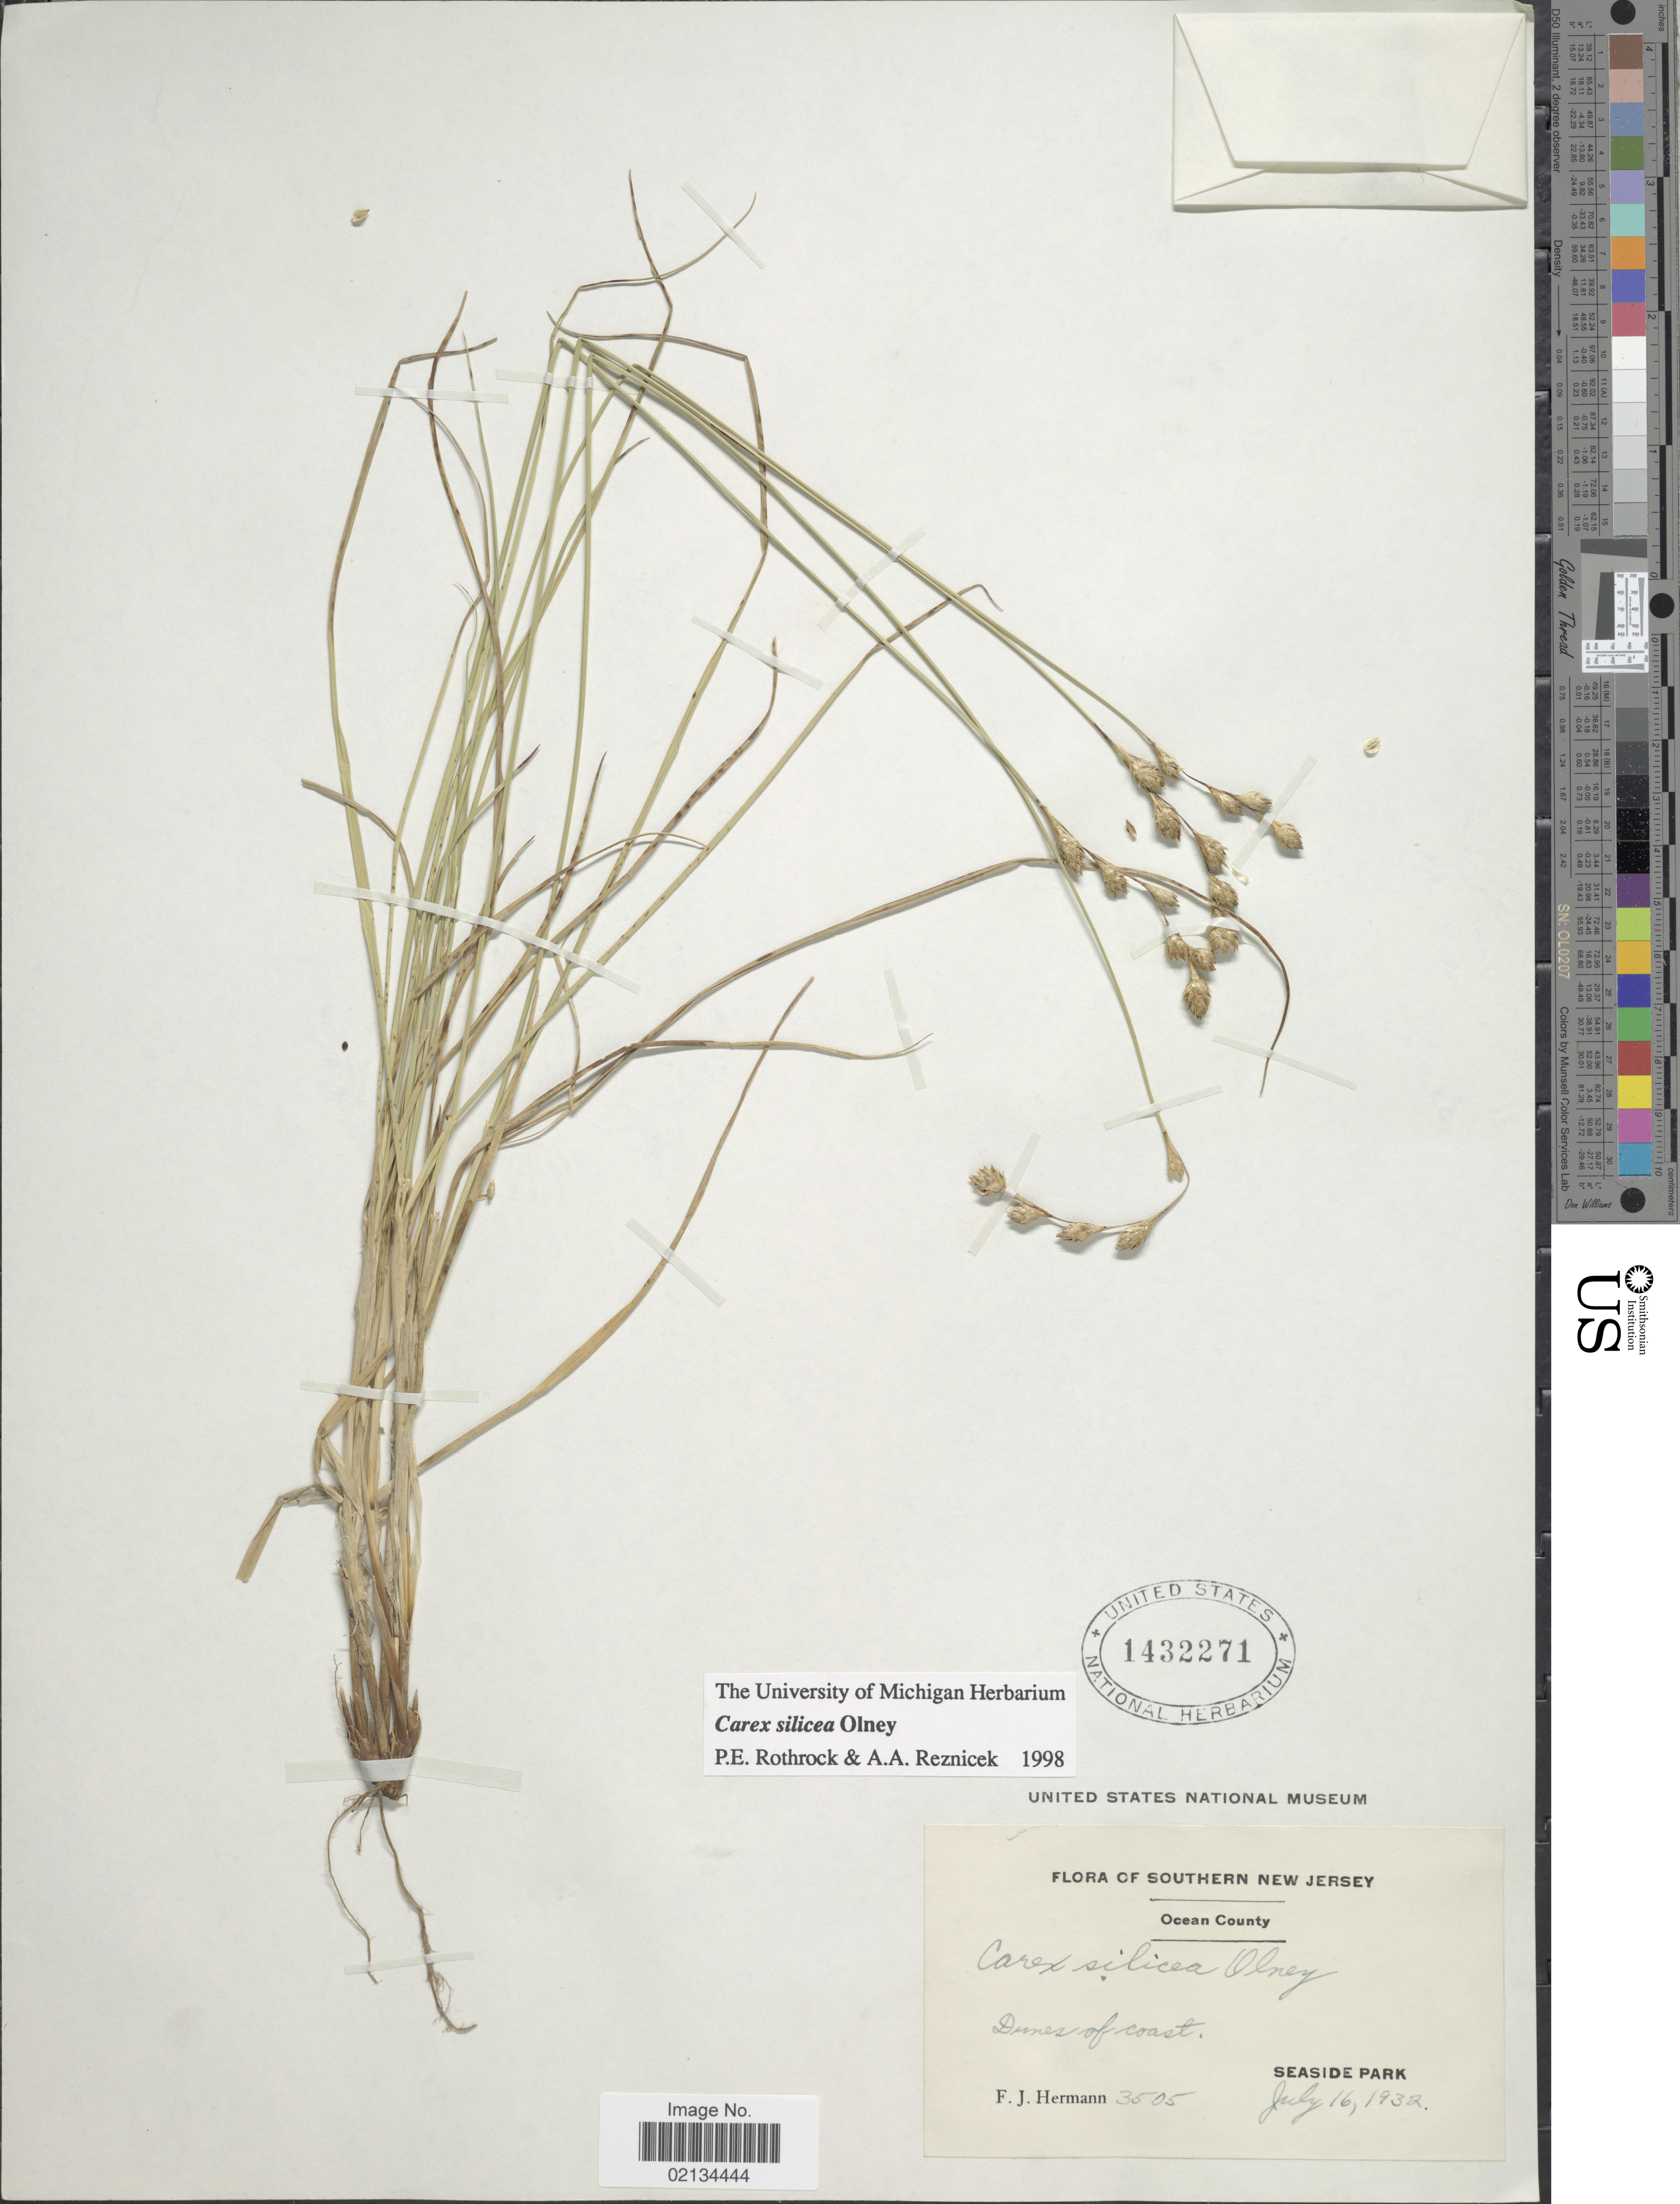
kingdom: Plantae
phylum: Tracheophyta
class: Liliopsida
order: Poales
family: Cyperaceae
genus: Carex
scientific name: Carex silicea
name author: Olney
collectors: F. J. Hermann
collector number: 3505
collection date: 1932-07-16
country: United States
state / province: New Jersey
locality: Southern New Jersey, Ocean County, dunes of coast, Seaside Park.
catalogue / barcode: US 1432271